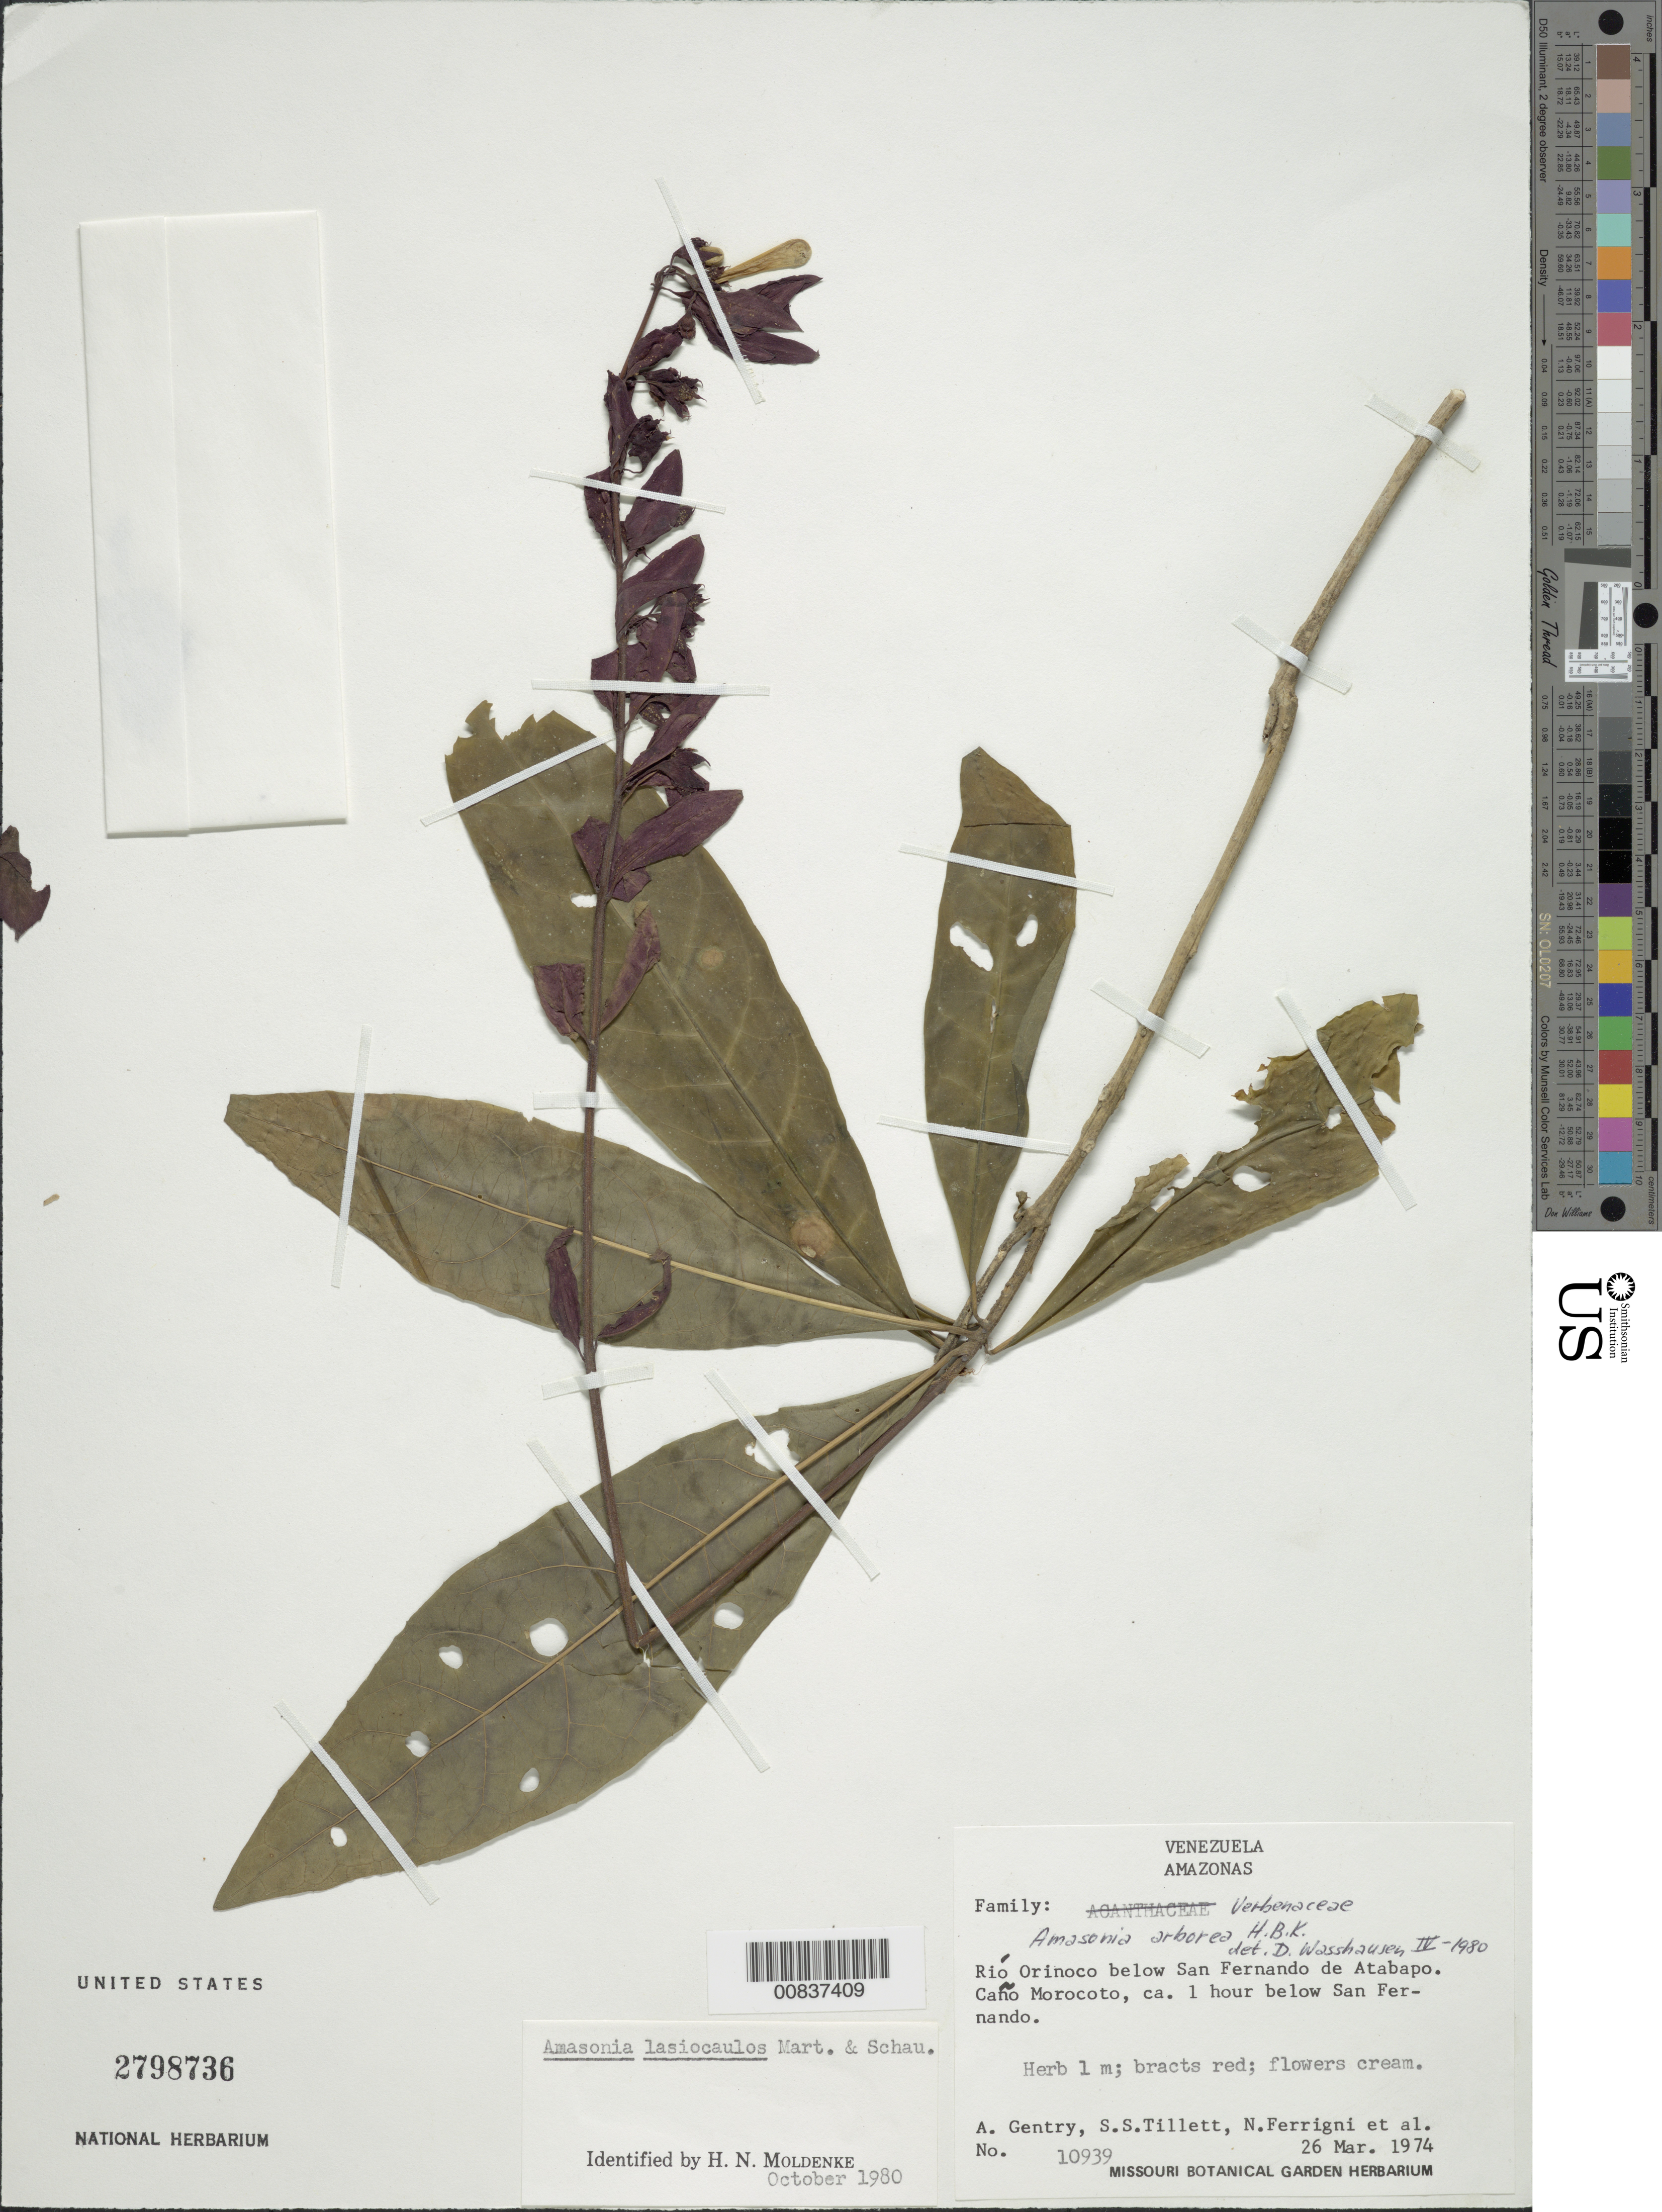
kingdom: Plantae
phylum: Tracheophyta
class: Magnoliopsida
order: Lamiales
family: Lamiaceae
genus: Amasonia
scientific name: Amasonia lasiocaulos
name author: Mart. & Schauer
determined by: Moldenke, H. N.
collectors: A. H. Gentry et al.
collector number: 10939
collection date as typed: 26-Mar-74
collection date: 1974-03-26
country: Venezuela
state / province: Amazonas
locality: Río Orinoco, below San Fernando de Atabapo, Caño Morocoto, ca. 1 hour below San Fernando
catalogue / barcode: US 2798736